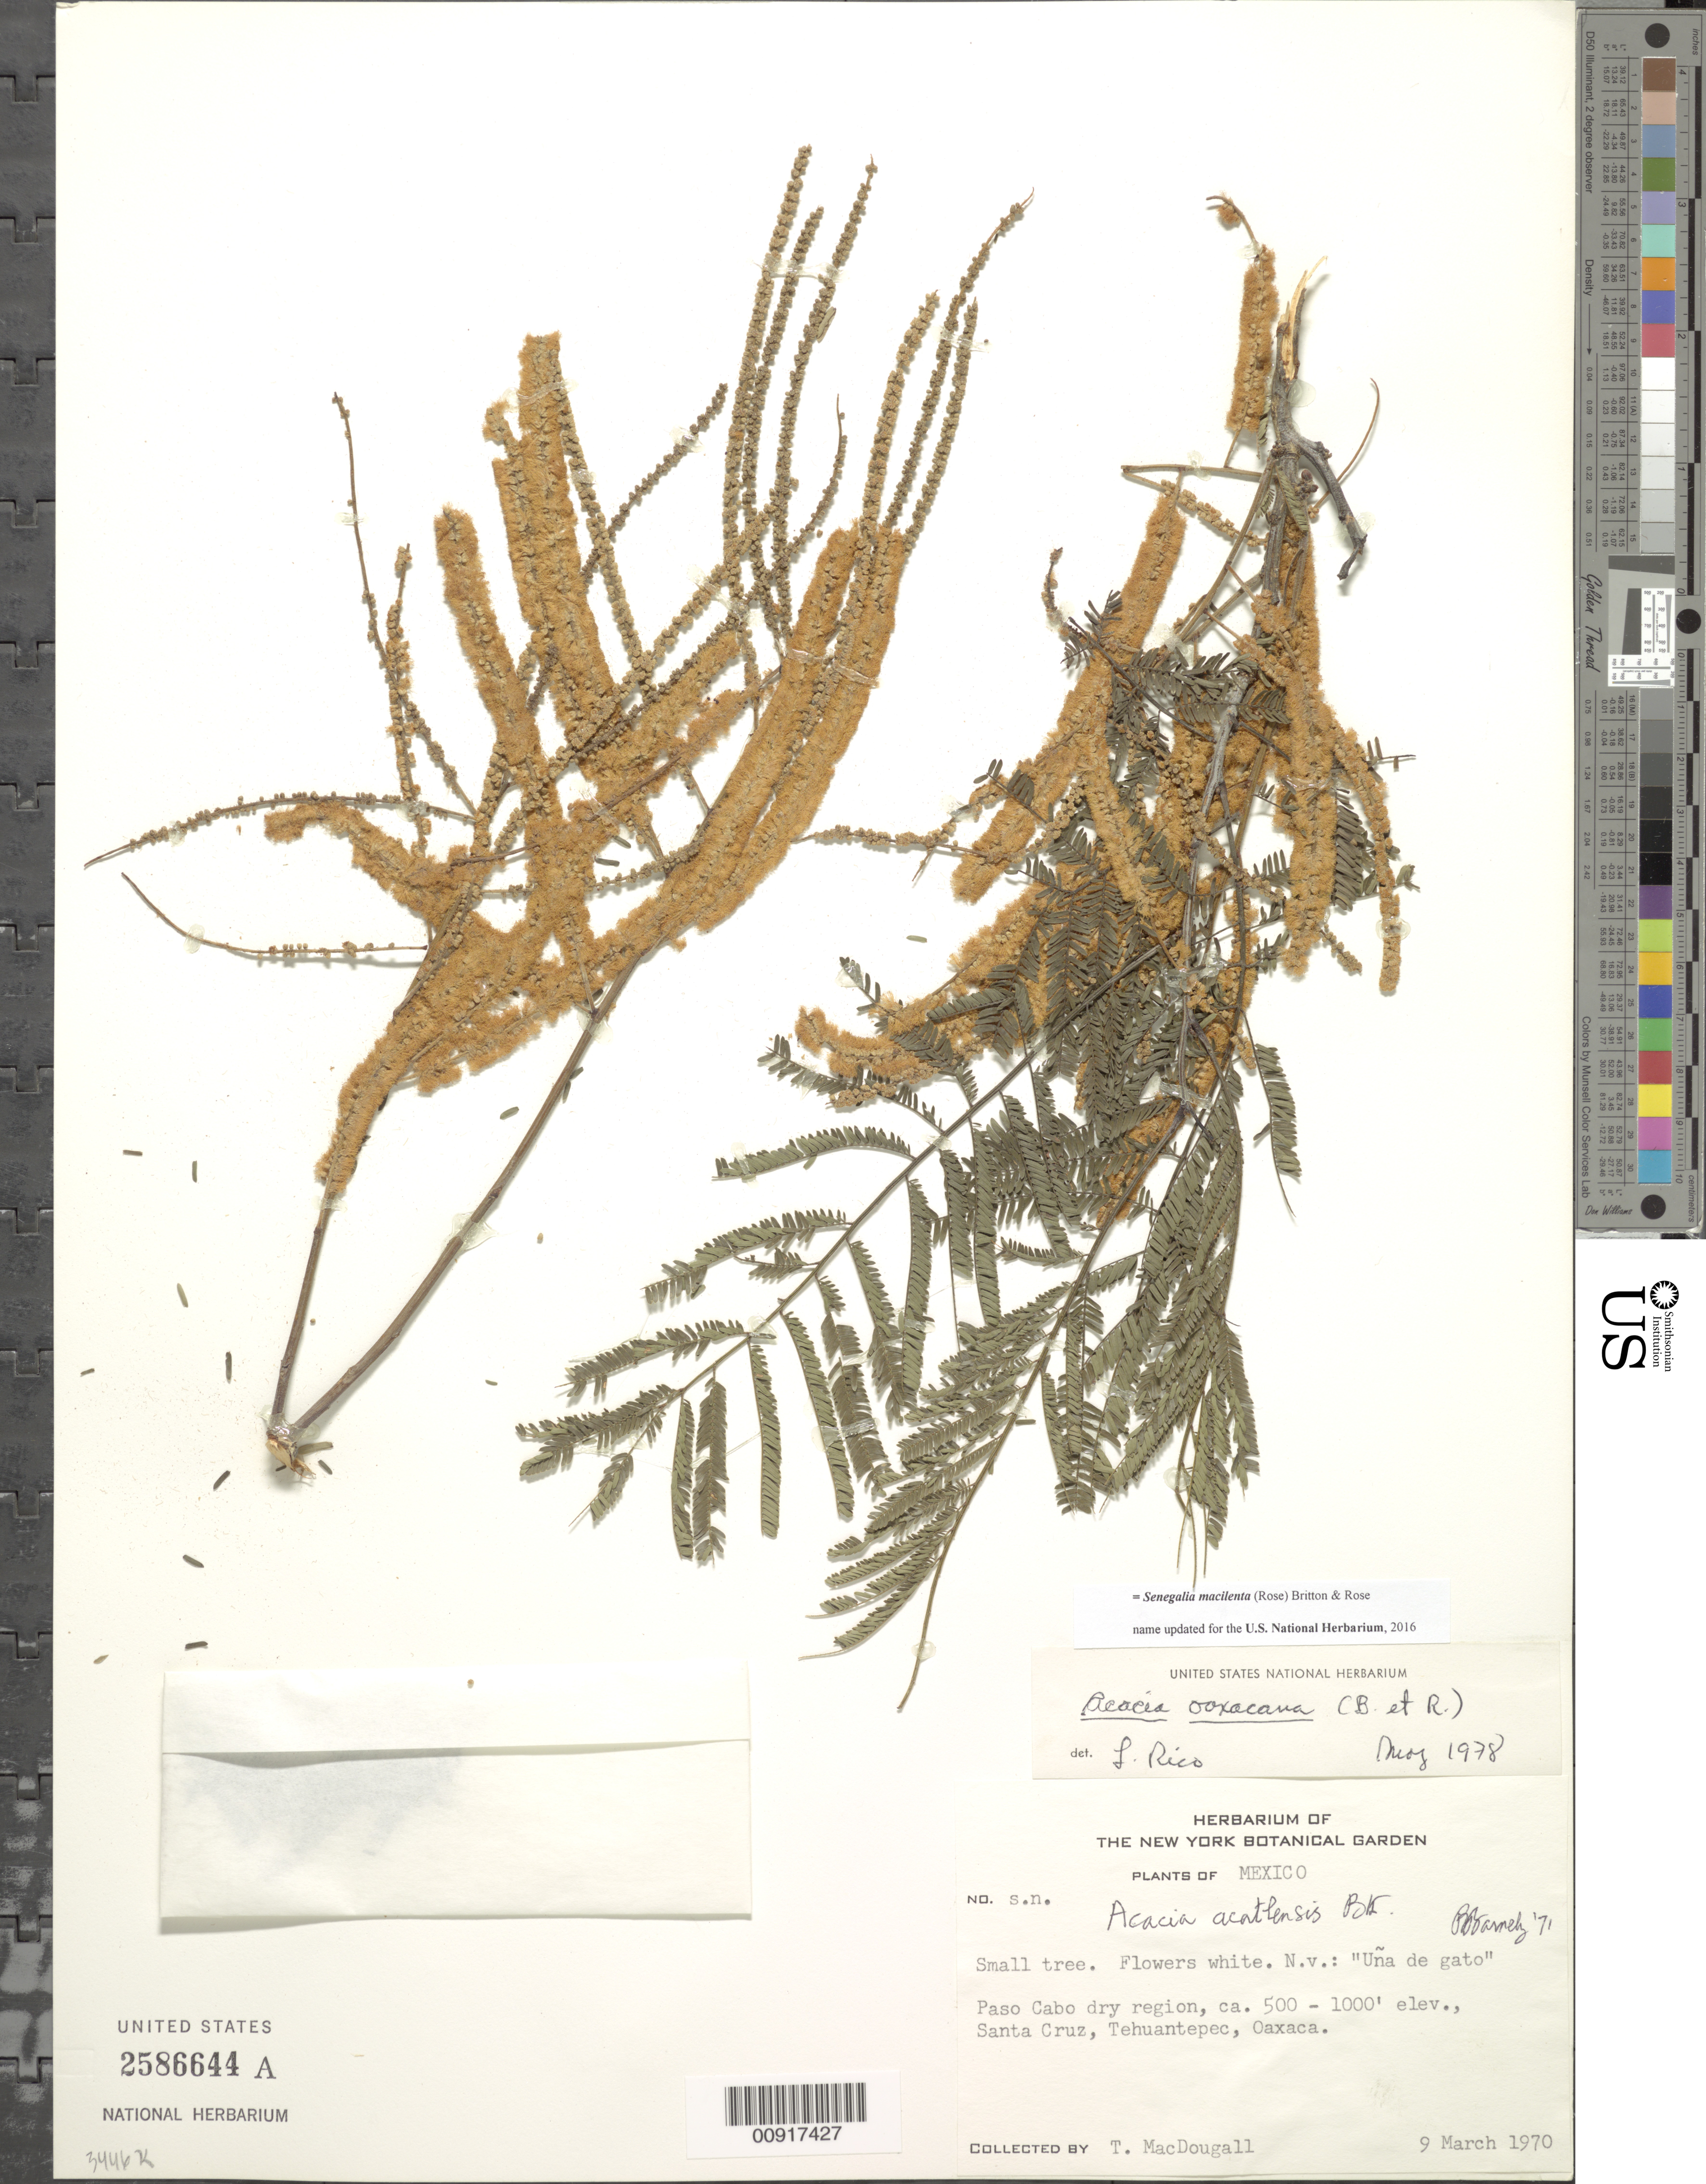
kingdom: Plantae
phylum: Tracheophyta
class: Magnoliopsida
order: Fabales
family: Fabaceae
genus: Senegalia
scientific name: Senegalia macilenta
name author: (Rose) Britton & Rose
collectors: T. Macdougall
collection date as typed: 09 Mar 1970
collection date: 1970-03-09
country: Mexico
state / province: Oaxaca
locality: Paso Cabo dry region, Santa Cruz, Tehuantepec, Oaxaca.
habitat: Dry region.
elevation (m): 152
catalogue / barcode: US 2586644A